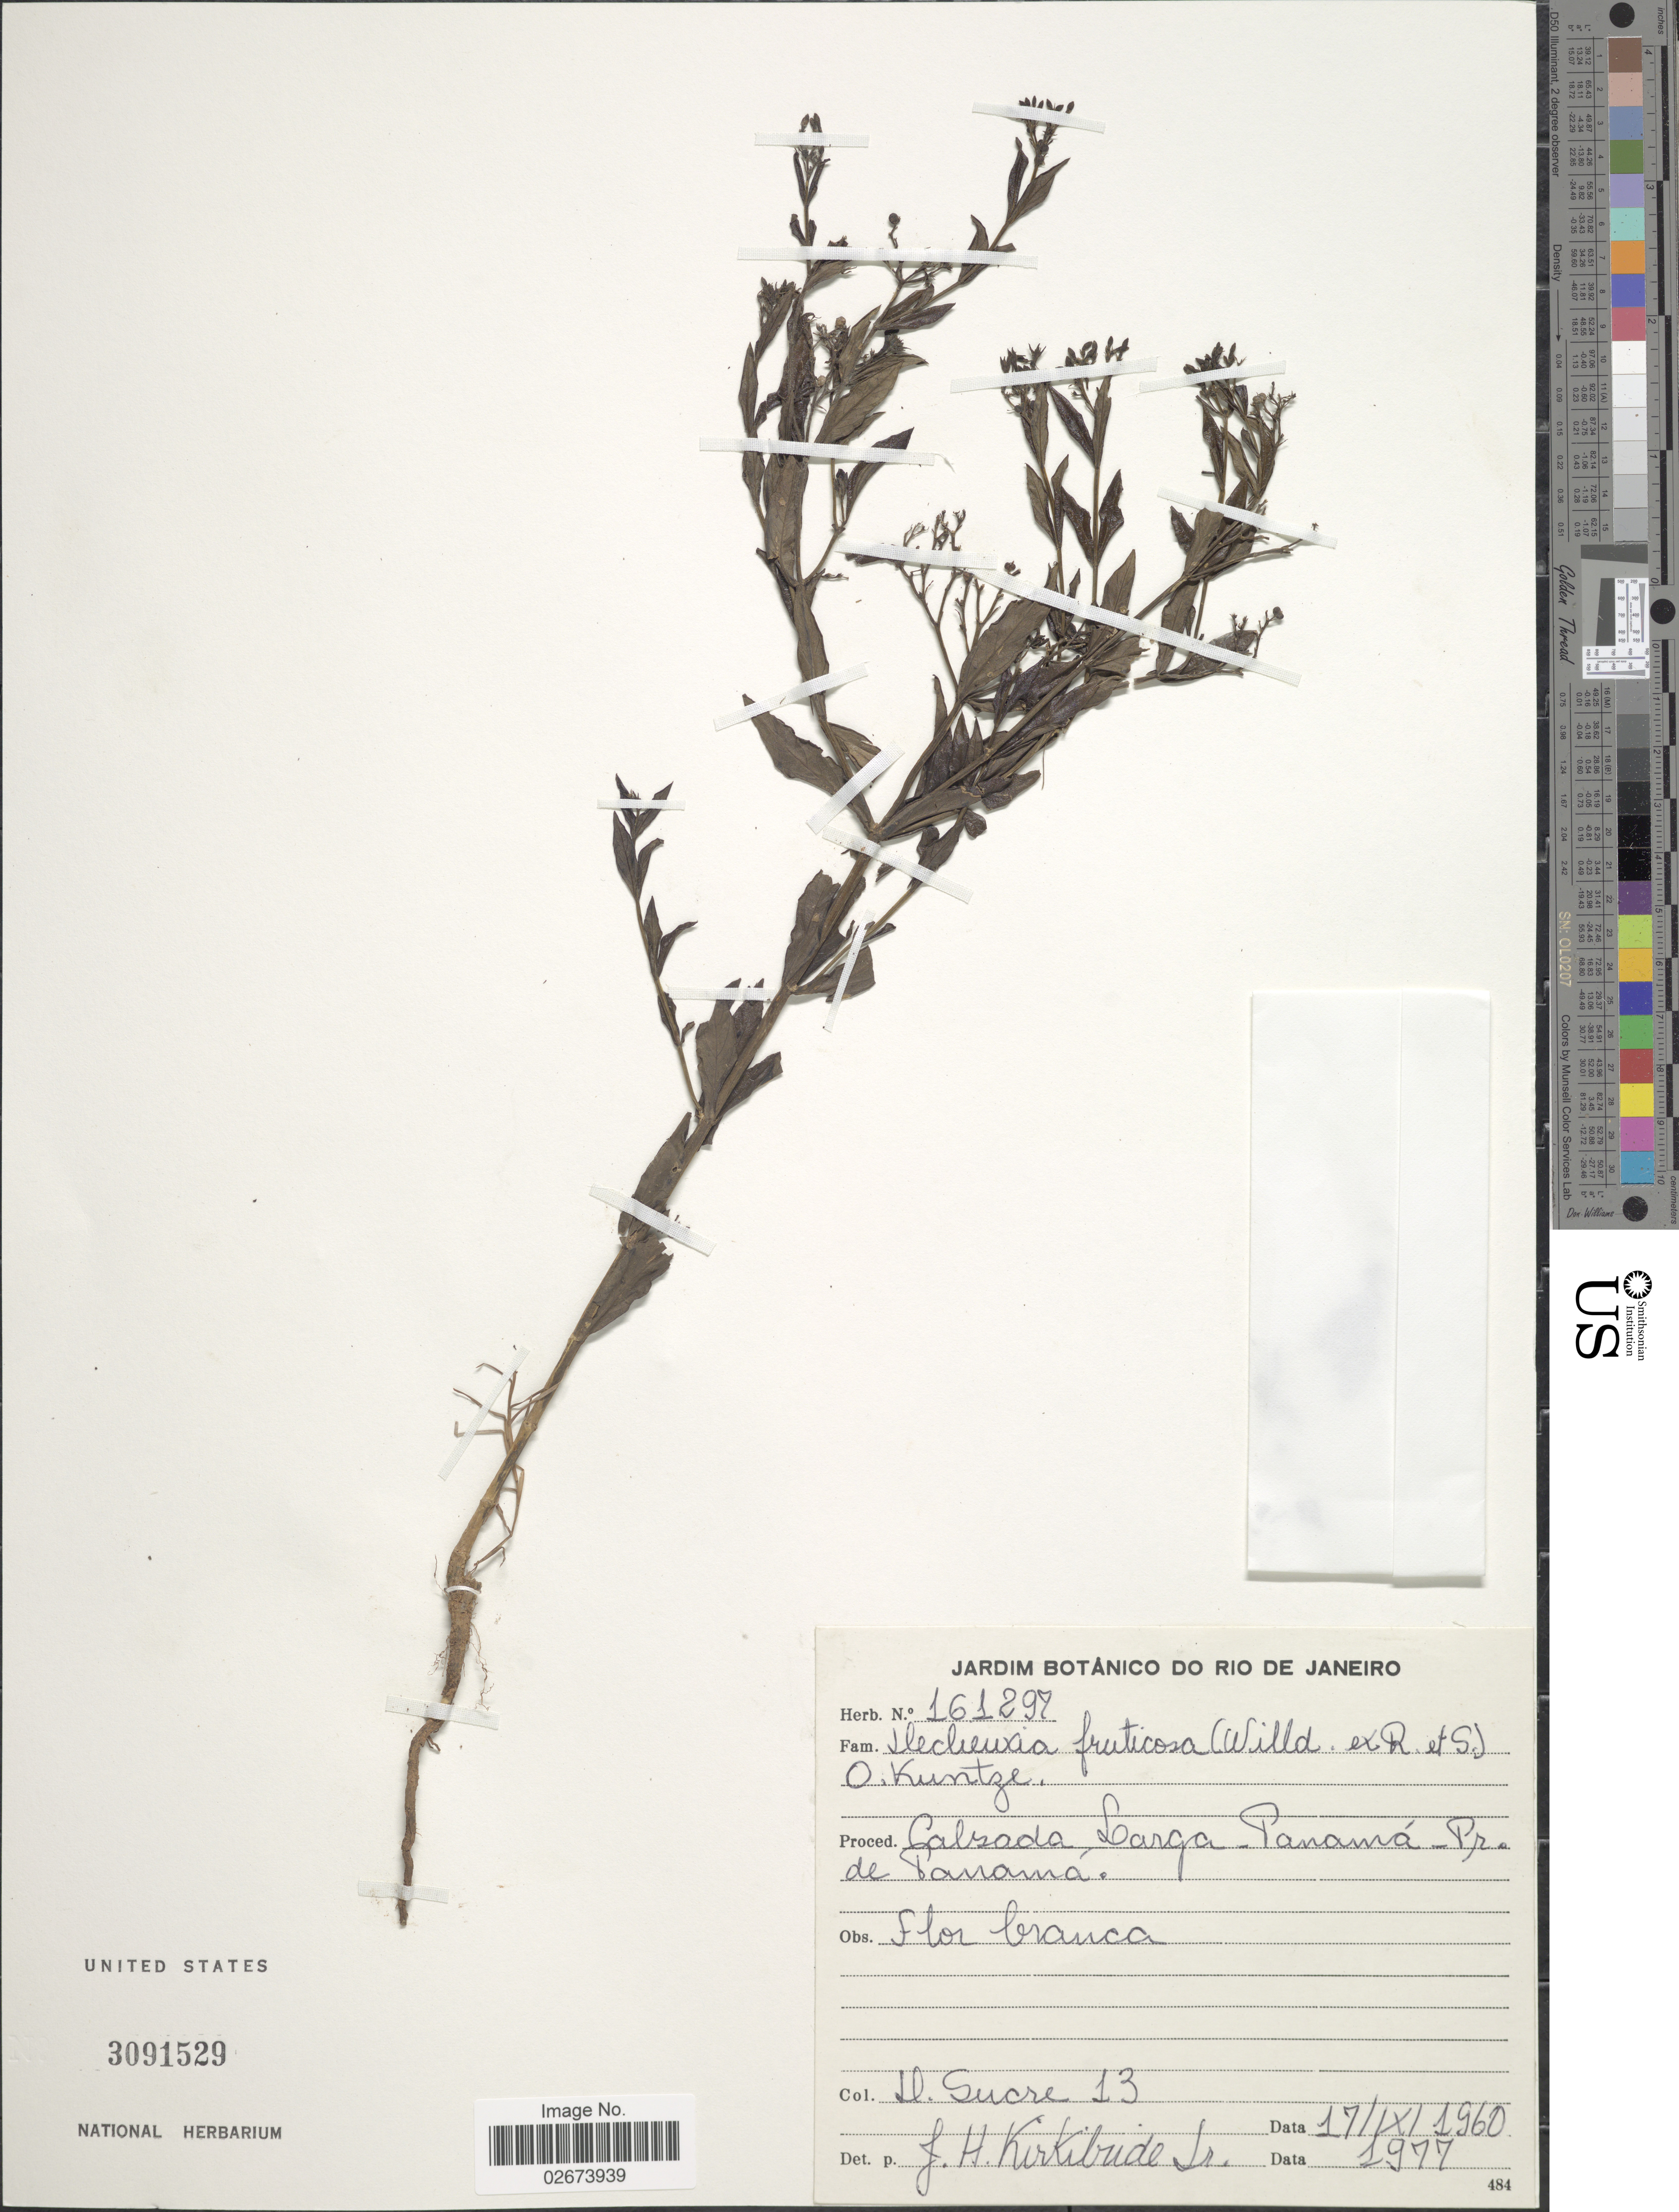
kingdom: Plantae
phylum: Tracheophyta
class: Magnoliopsida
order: Gentianales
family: Rubiaceae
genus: Declieuxia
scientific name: Declieuxia fruticosa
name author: (Willd. ex Roem. & Schult.) Kuntze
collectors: D. Sucre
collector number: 13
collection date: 1960-09-17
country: Panama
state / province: Panamá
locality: Calzada Larga.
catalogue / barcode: US 3091529